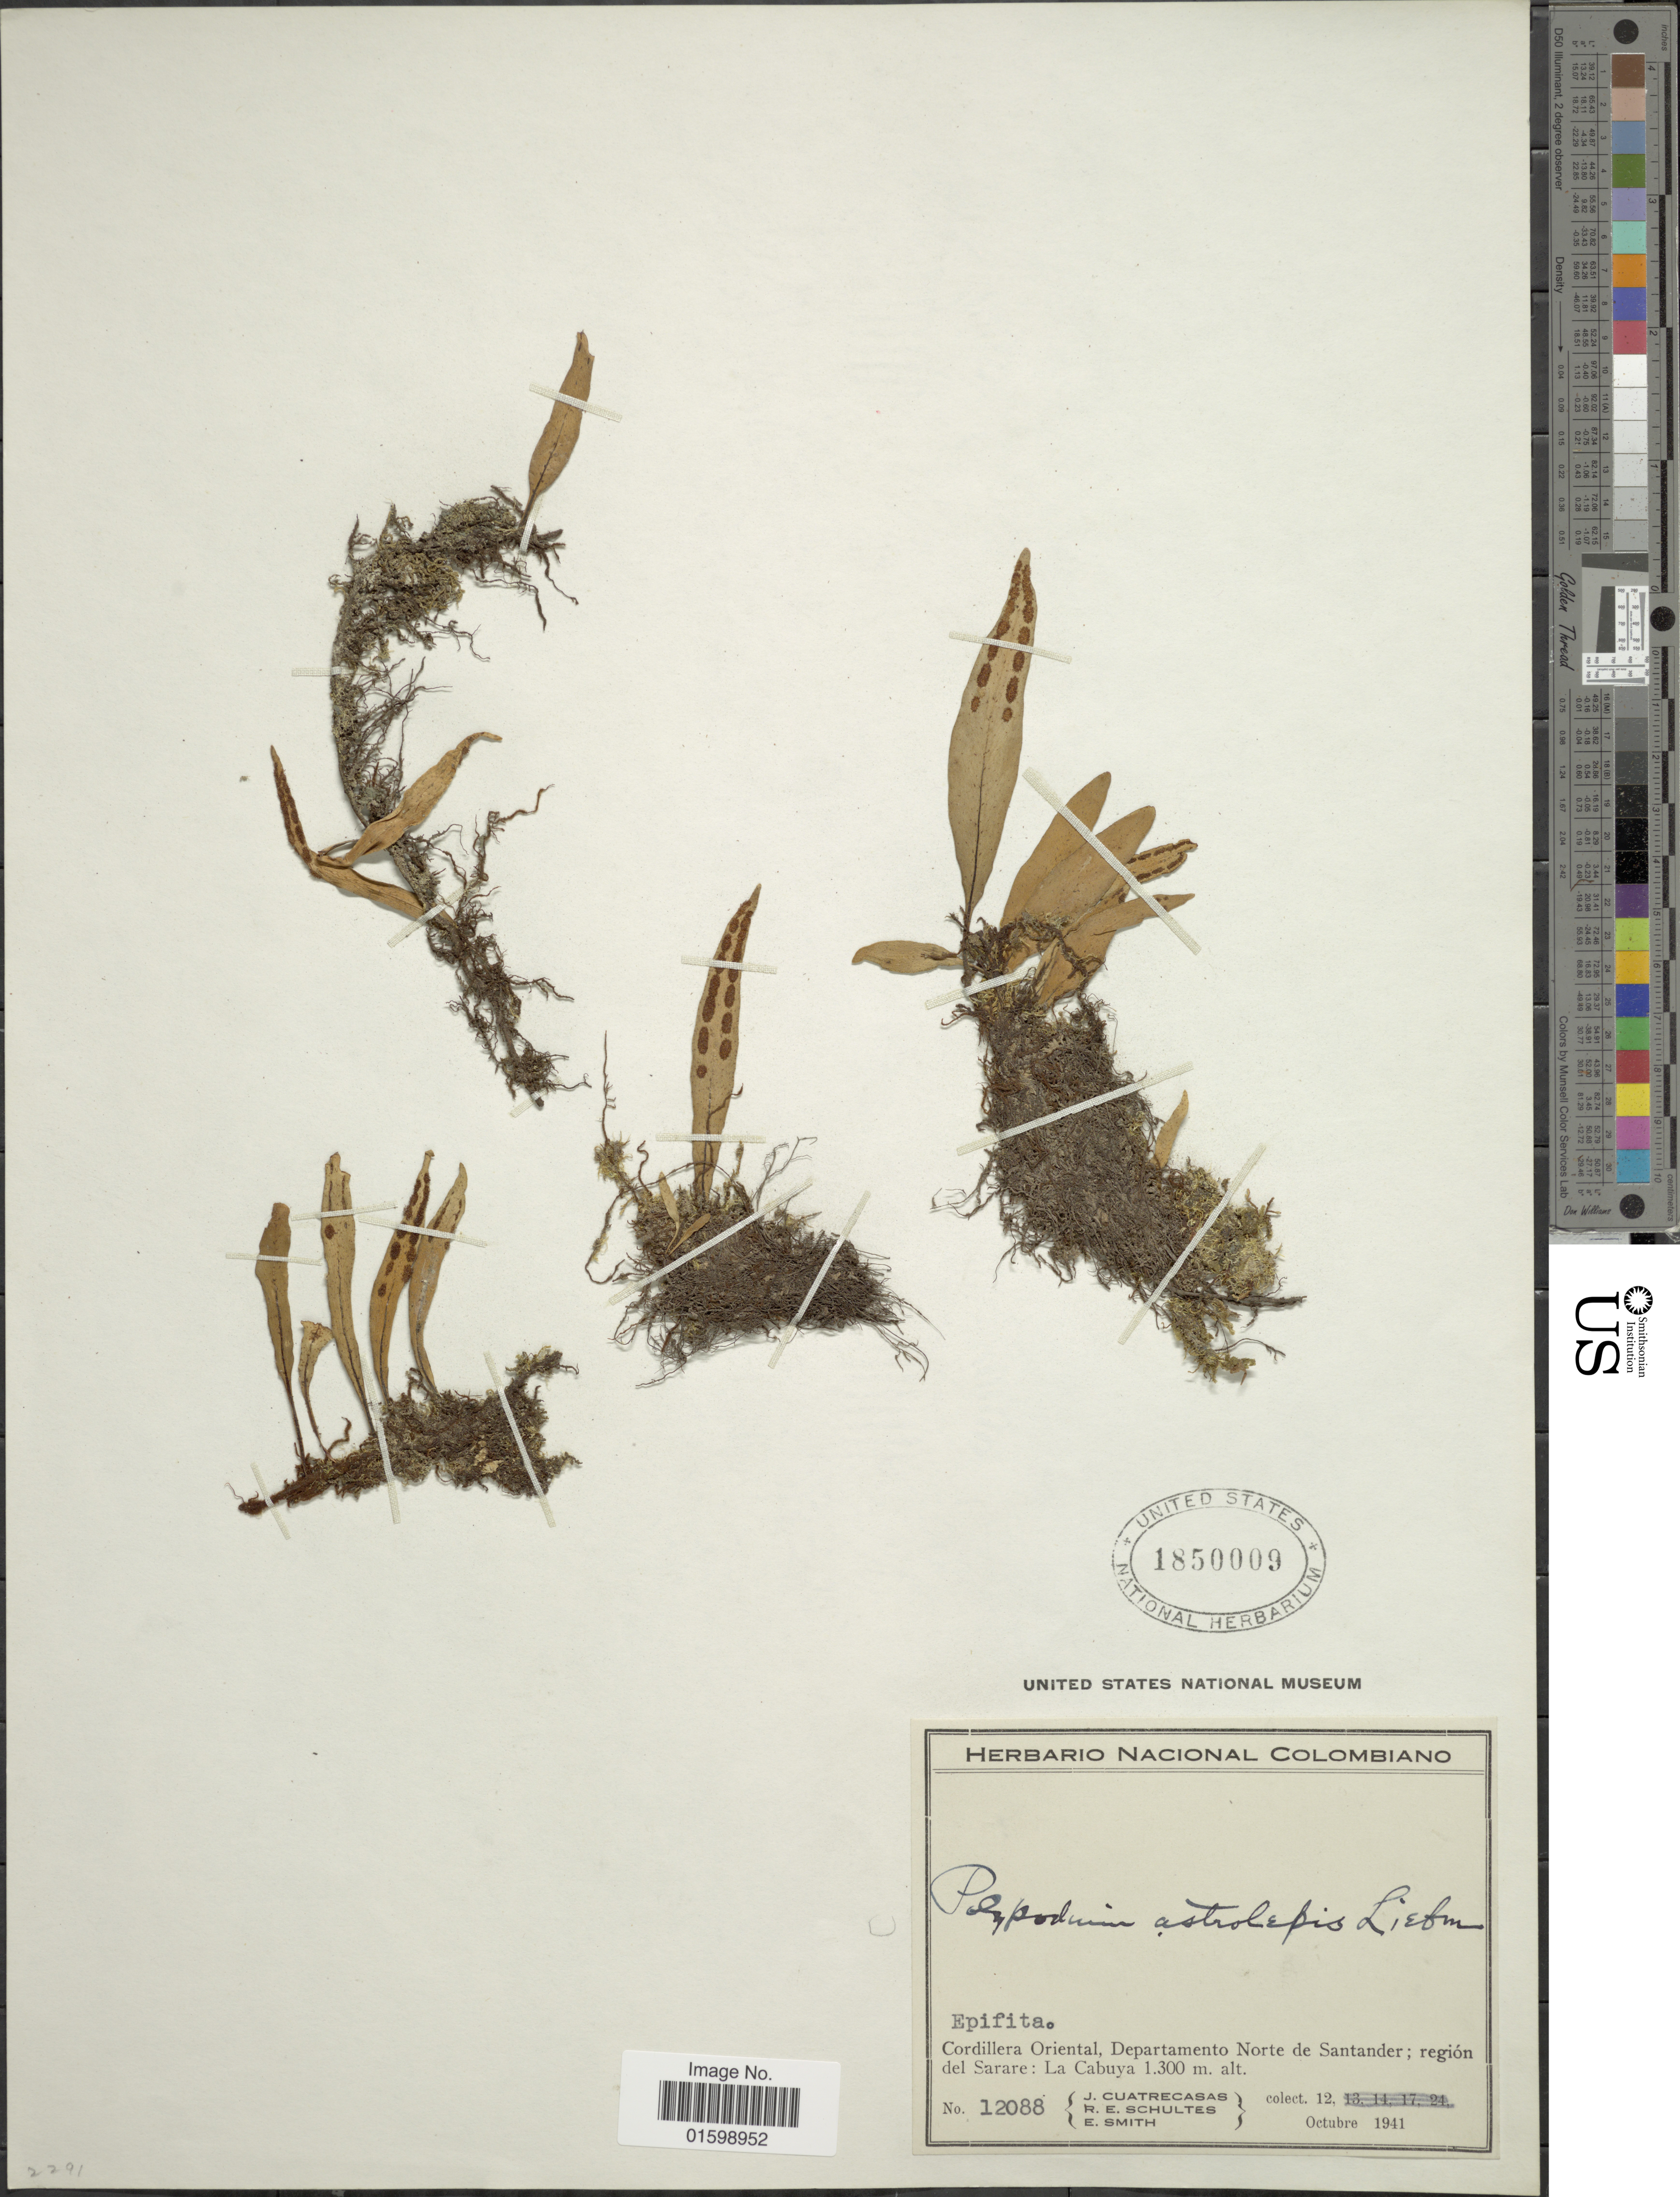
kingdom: Plantae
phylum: Tracheophyta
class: Polypodiopsida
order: Polypodiales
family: Polypodiaceae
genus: Pleopeltis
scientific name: Pleopeltis astrolepis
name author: (Liebm.) E. Fourn.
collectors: J. Cuatrecasas, R. E. Schultes & C. E. Smith Jr.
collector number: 12088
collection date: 1941-10-12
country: Colombia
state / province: Norte de Santander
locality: Cordillera Oriental, Departamento Norte de Santander; región del Sarare: La Cabuya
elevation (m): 1300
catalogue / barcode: US 1850009